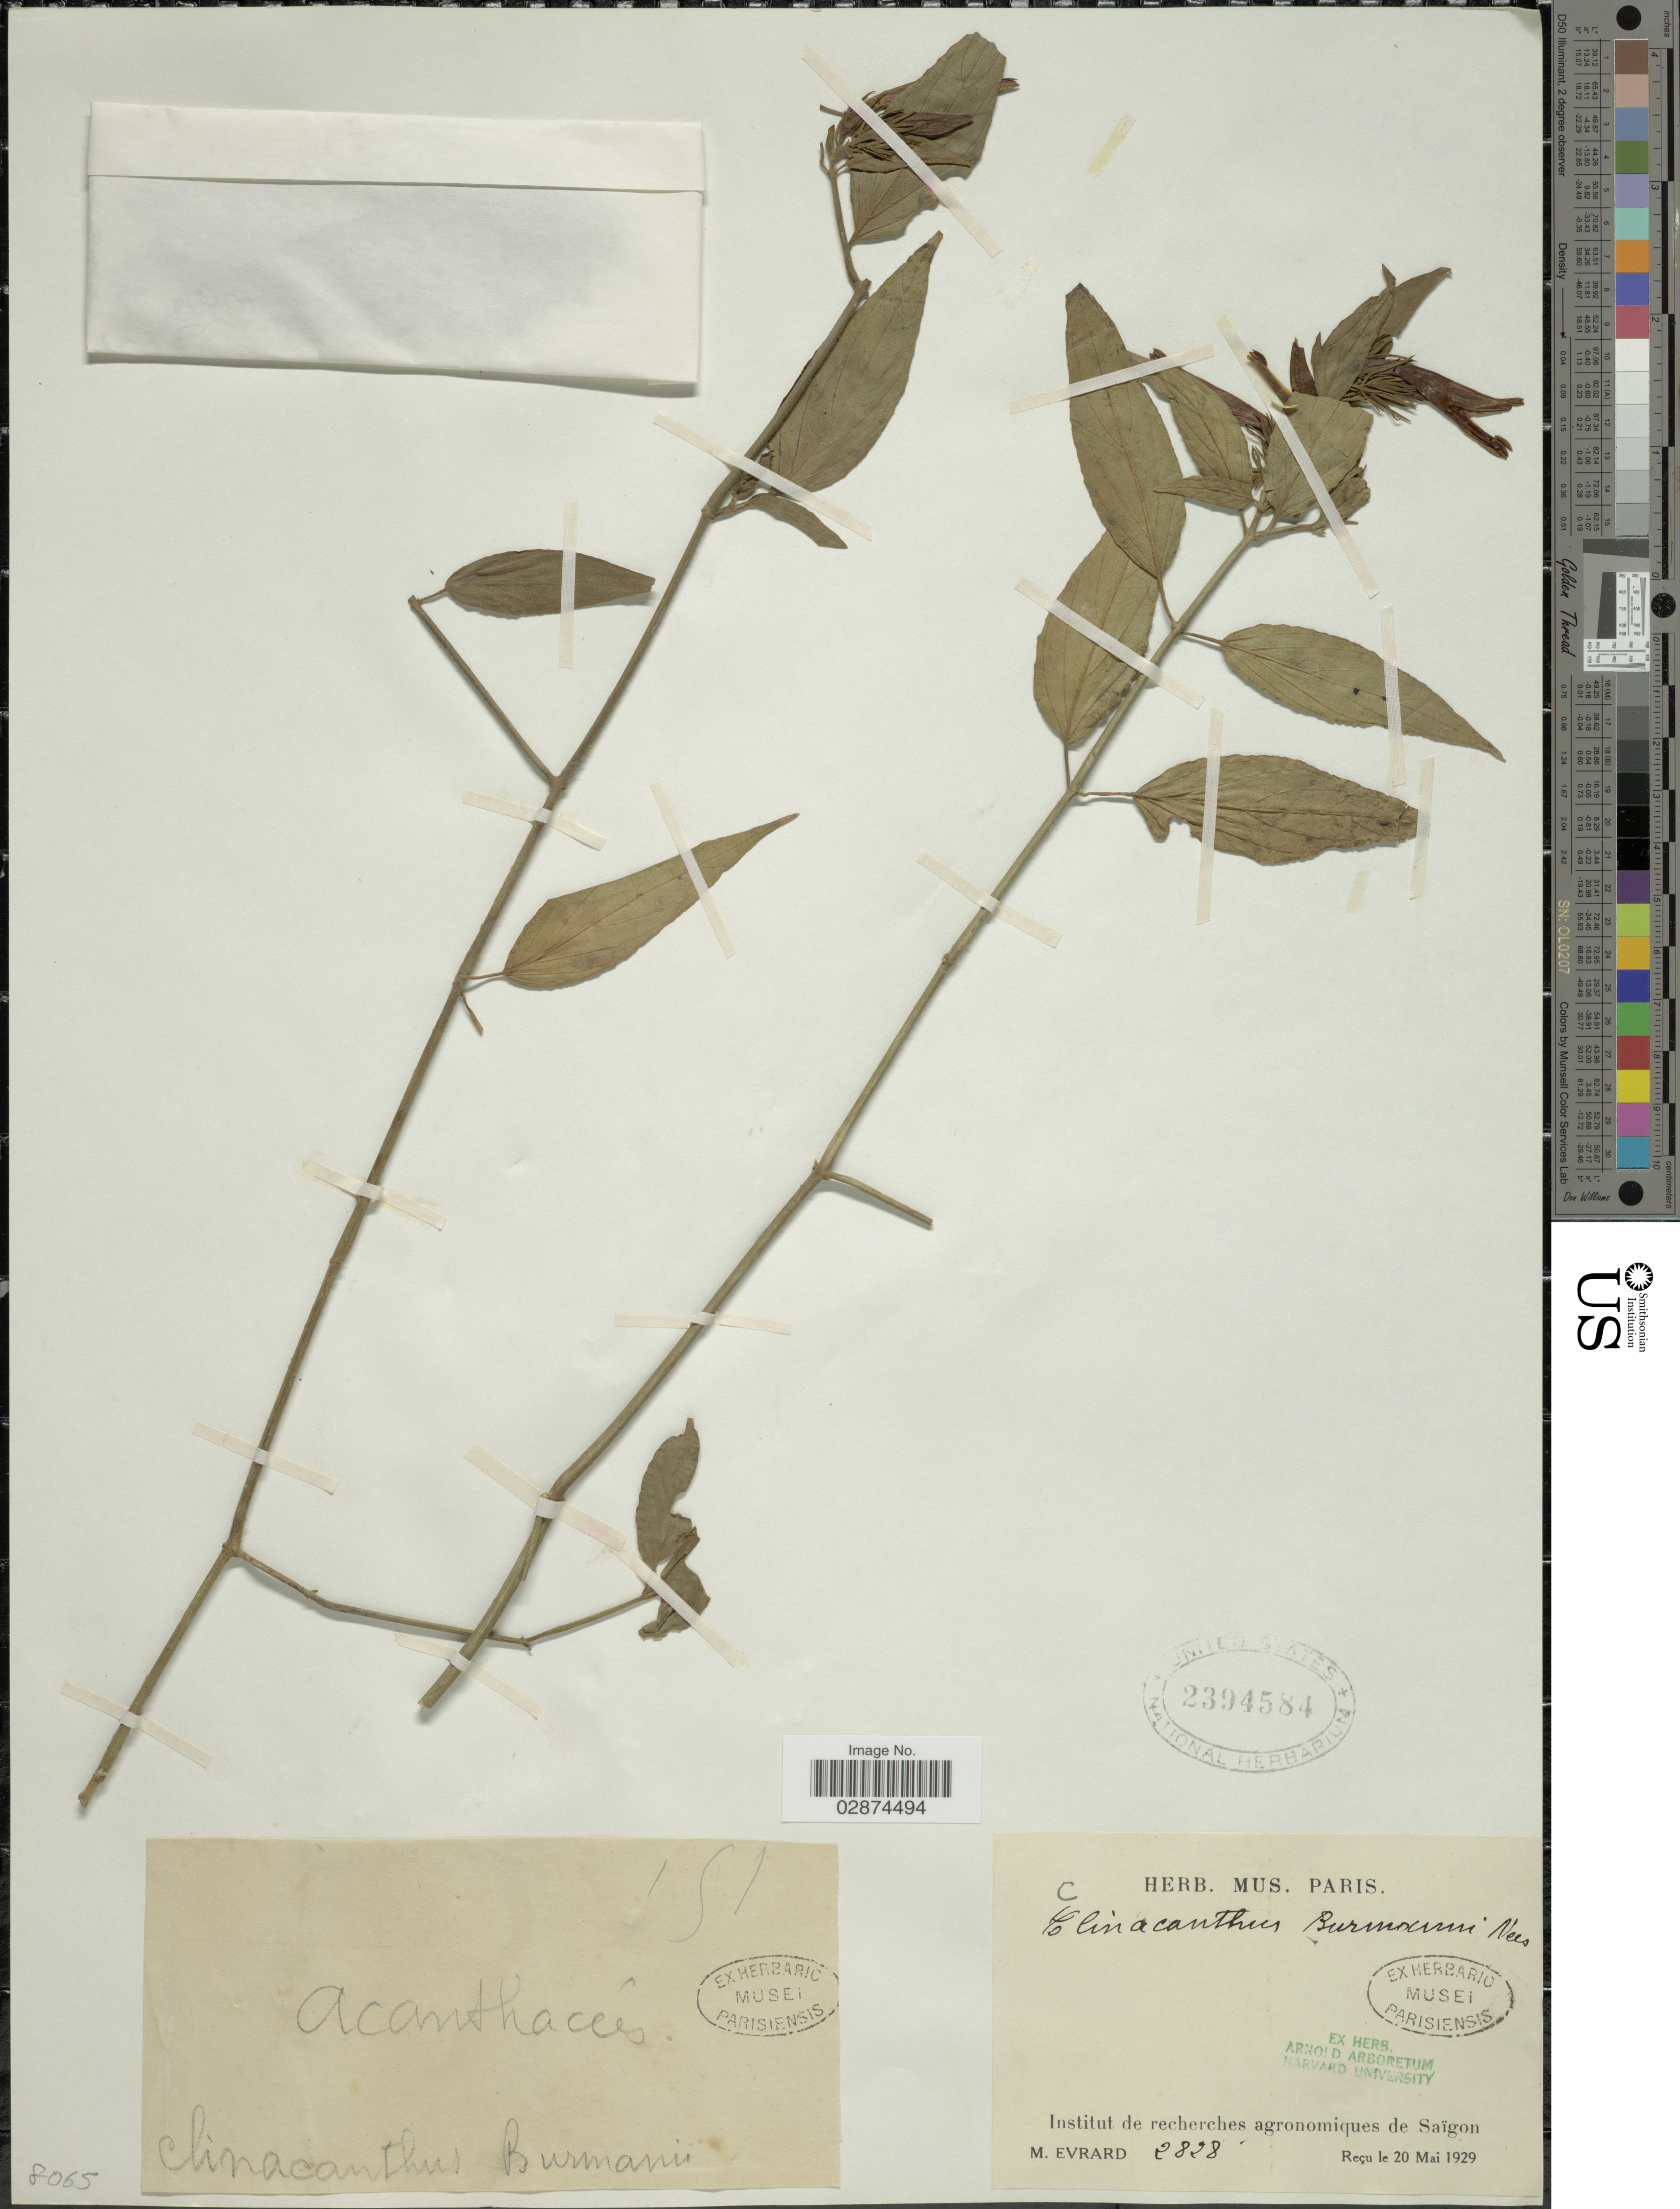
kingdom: Plantae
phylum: Tracheophyta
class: Magnoliopsida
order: Lamiales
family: Acanthaceae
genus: Clinacanthus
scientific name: Clinacanthus burmanni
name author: Nees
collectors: M. Evrard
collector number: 2828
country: Vietnam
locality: Institut de recherches agronomiques de Saïgon.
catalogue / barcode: US 2394584